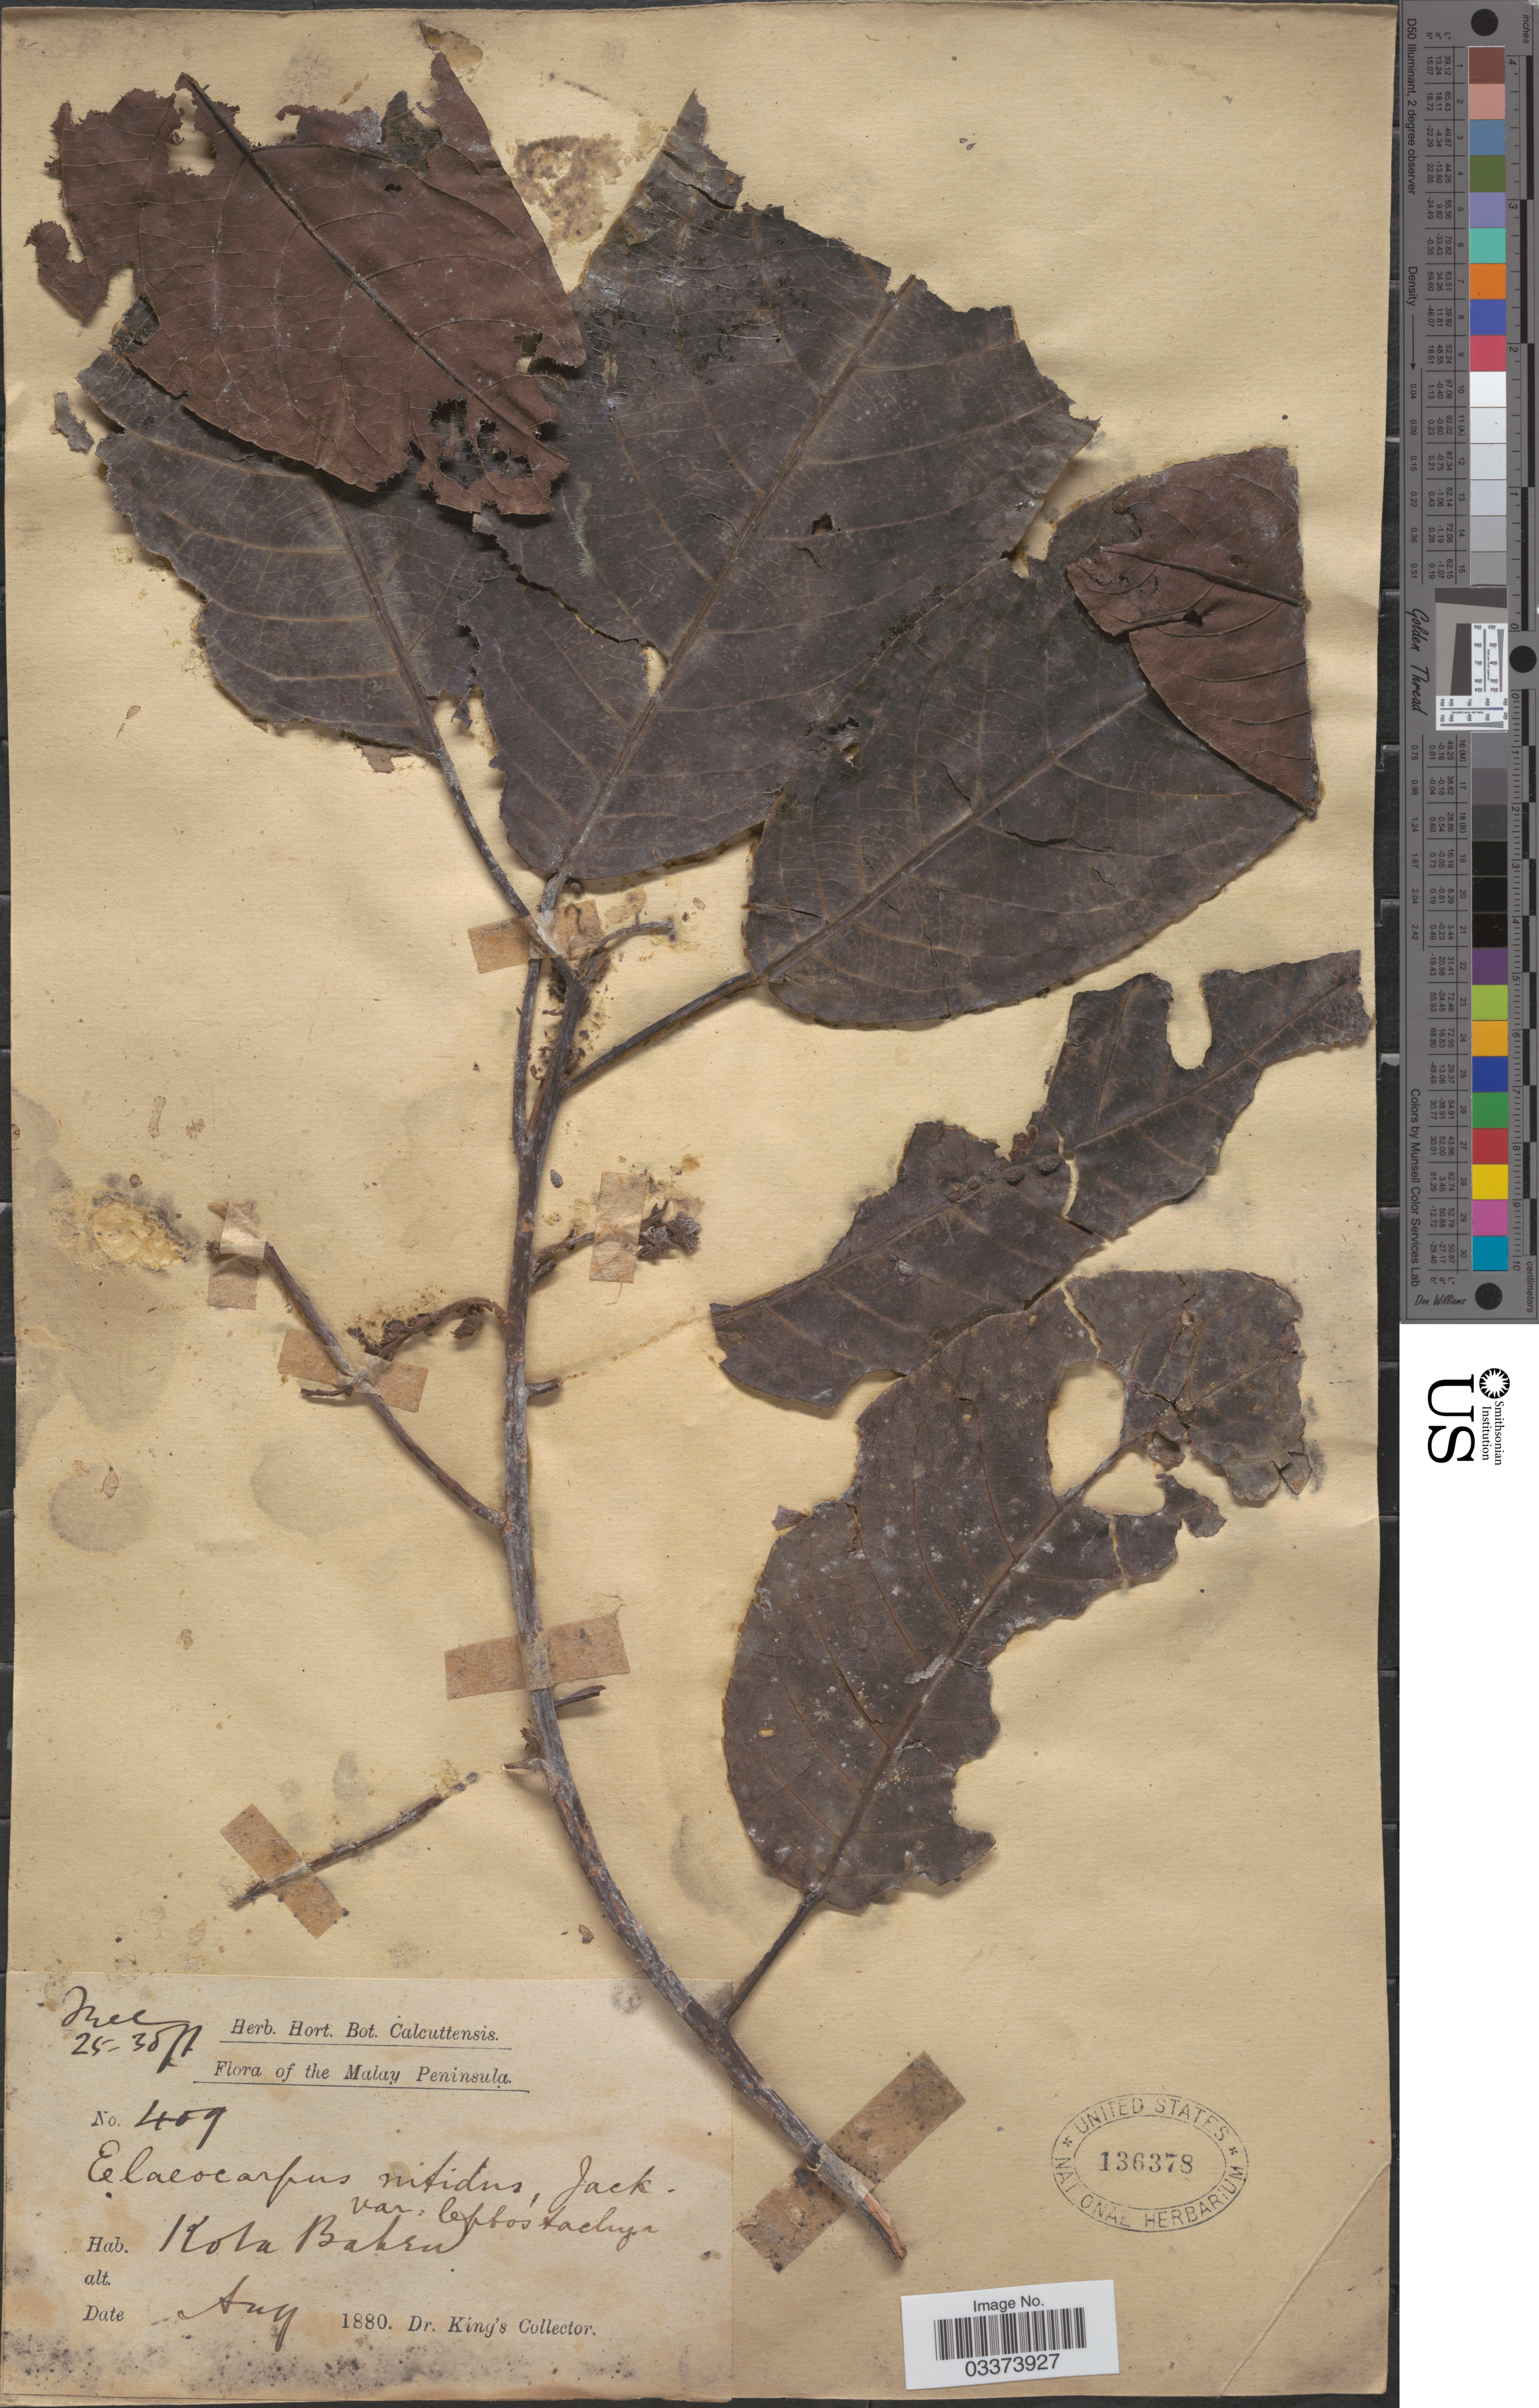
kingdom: Plantae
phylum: Tracheophyta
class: Magnoliopsida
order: Oxalidales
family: Elaeocarpaceae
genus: Elaeocarpus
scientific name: Elaeocarpus nitidus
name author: Jack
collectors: Dr. King's collector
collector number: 409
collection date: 1880-08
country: Malaysia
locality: The Malay Peninsula. Kota Bahru.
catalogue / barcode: US 136378